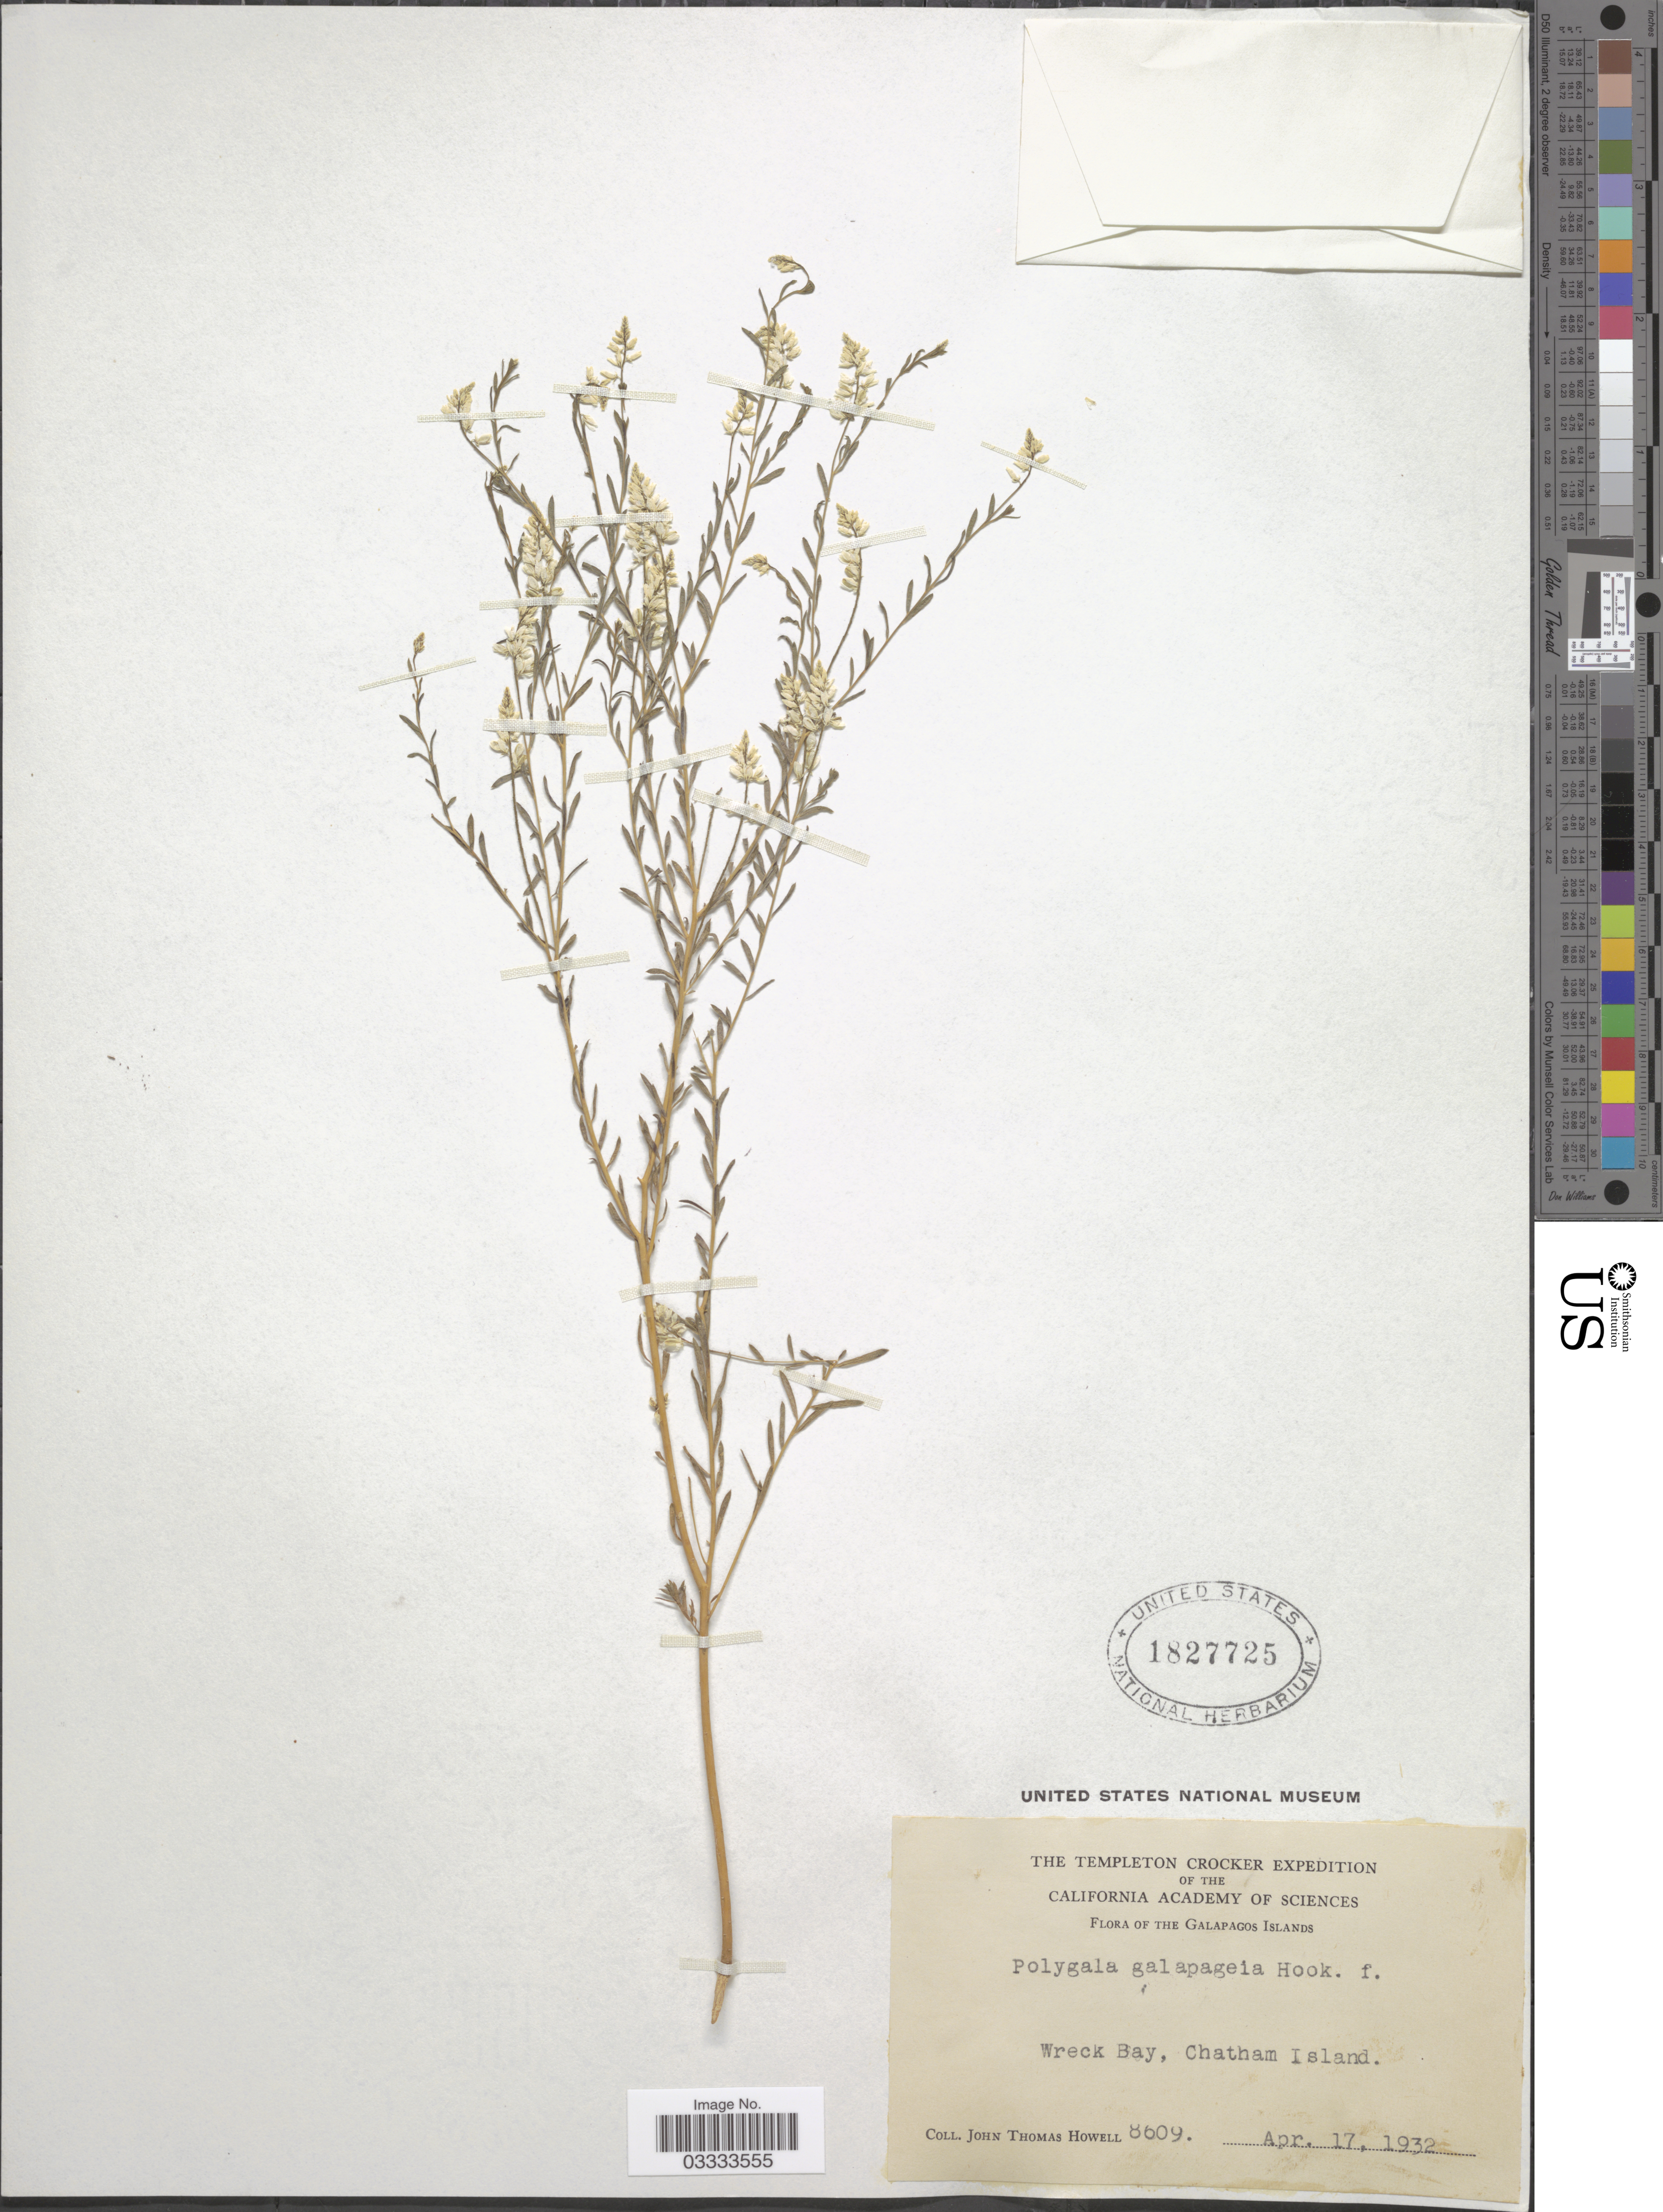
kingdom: Plantae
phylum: Tracheophyta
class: Magnoliopsida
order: Fabales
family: Polygalaceae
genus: Polygala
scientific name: Polygala galapageia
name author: Hook. f.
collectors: J. T. Howell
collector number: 8609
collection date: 1932-04-17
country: Ecuador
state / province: Colón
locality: The Galapagos Islands. Wreck Bay, Chatham Island.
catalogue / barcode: US 1827725